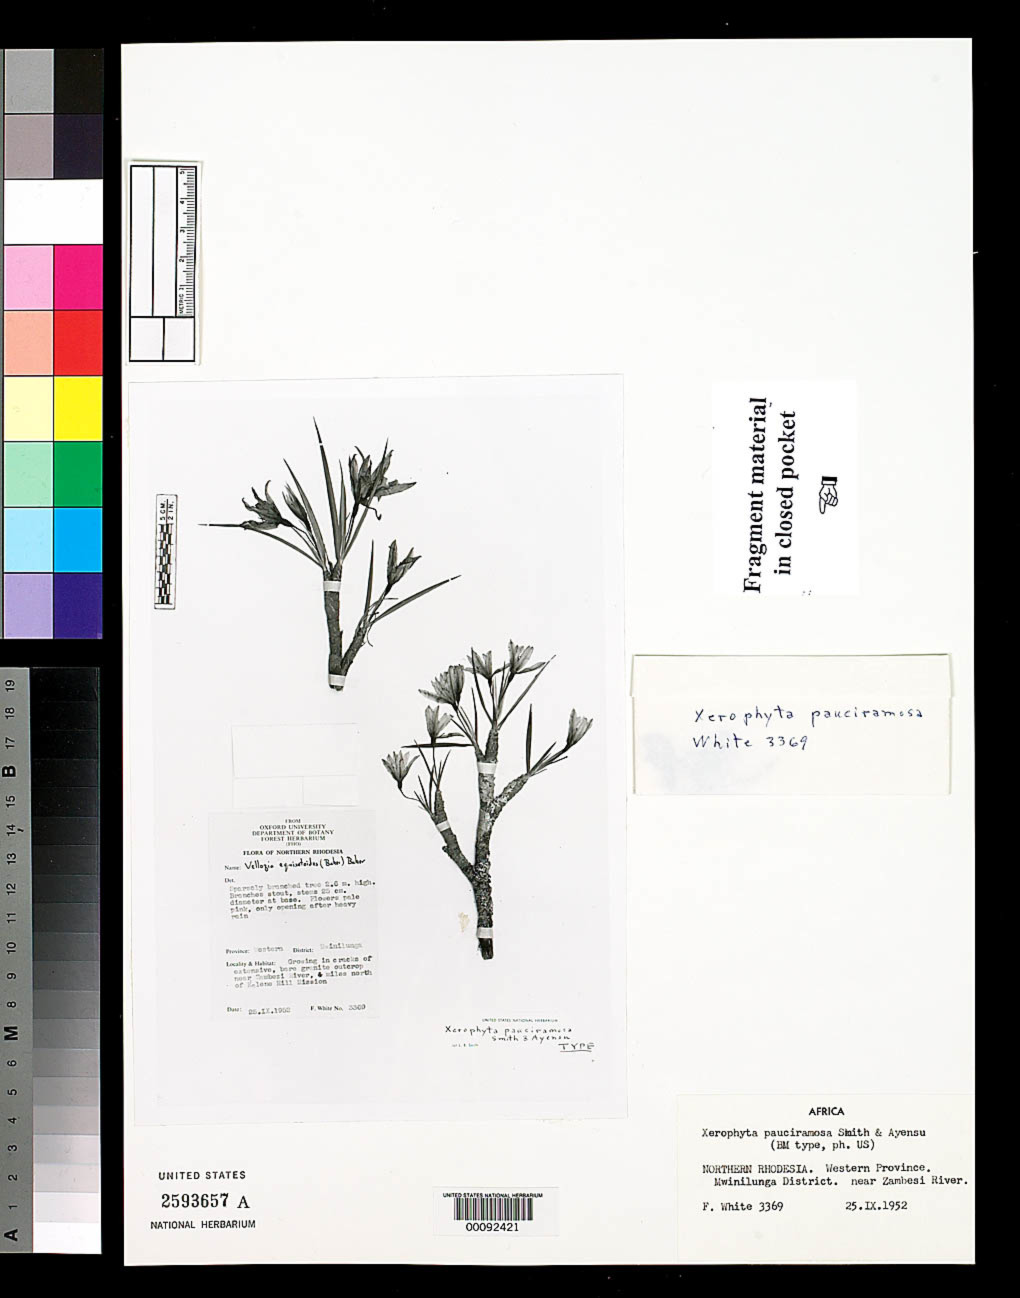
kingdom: Plantae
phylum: Tracheophyta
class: Liliopsida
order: Pandanales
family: Velloziaceae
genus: Xerophyta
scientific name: Xerophyta equisetoides var. pauciramosa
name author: L.B. Sm. & Ayensu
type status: Isotype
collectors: F. White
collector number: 3369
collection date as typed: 25 Sep 1952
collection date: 1952-09-25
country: Zambia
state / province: Western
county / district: Mwinilunga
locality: Zambesi River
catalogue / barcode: US 2593657A